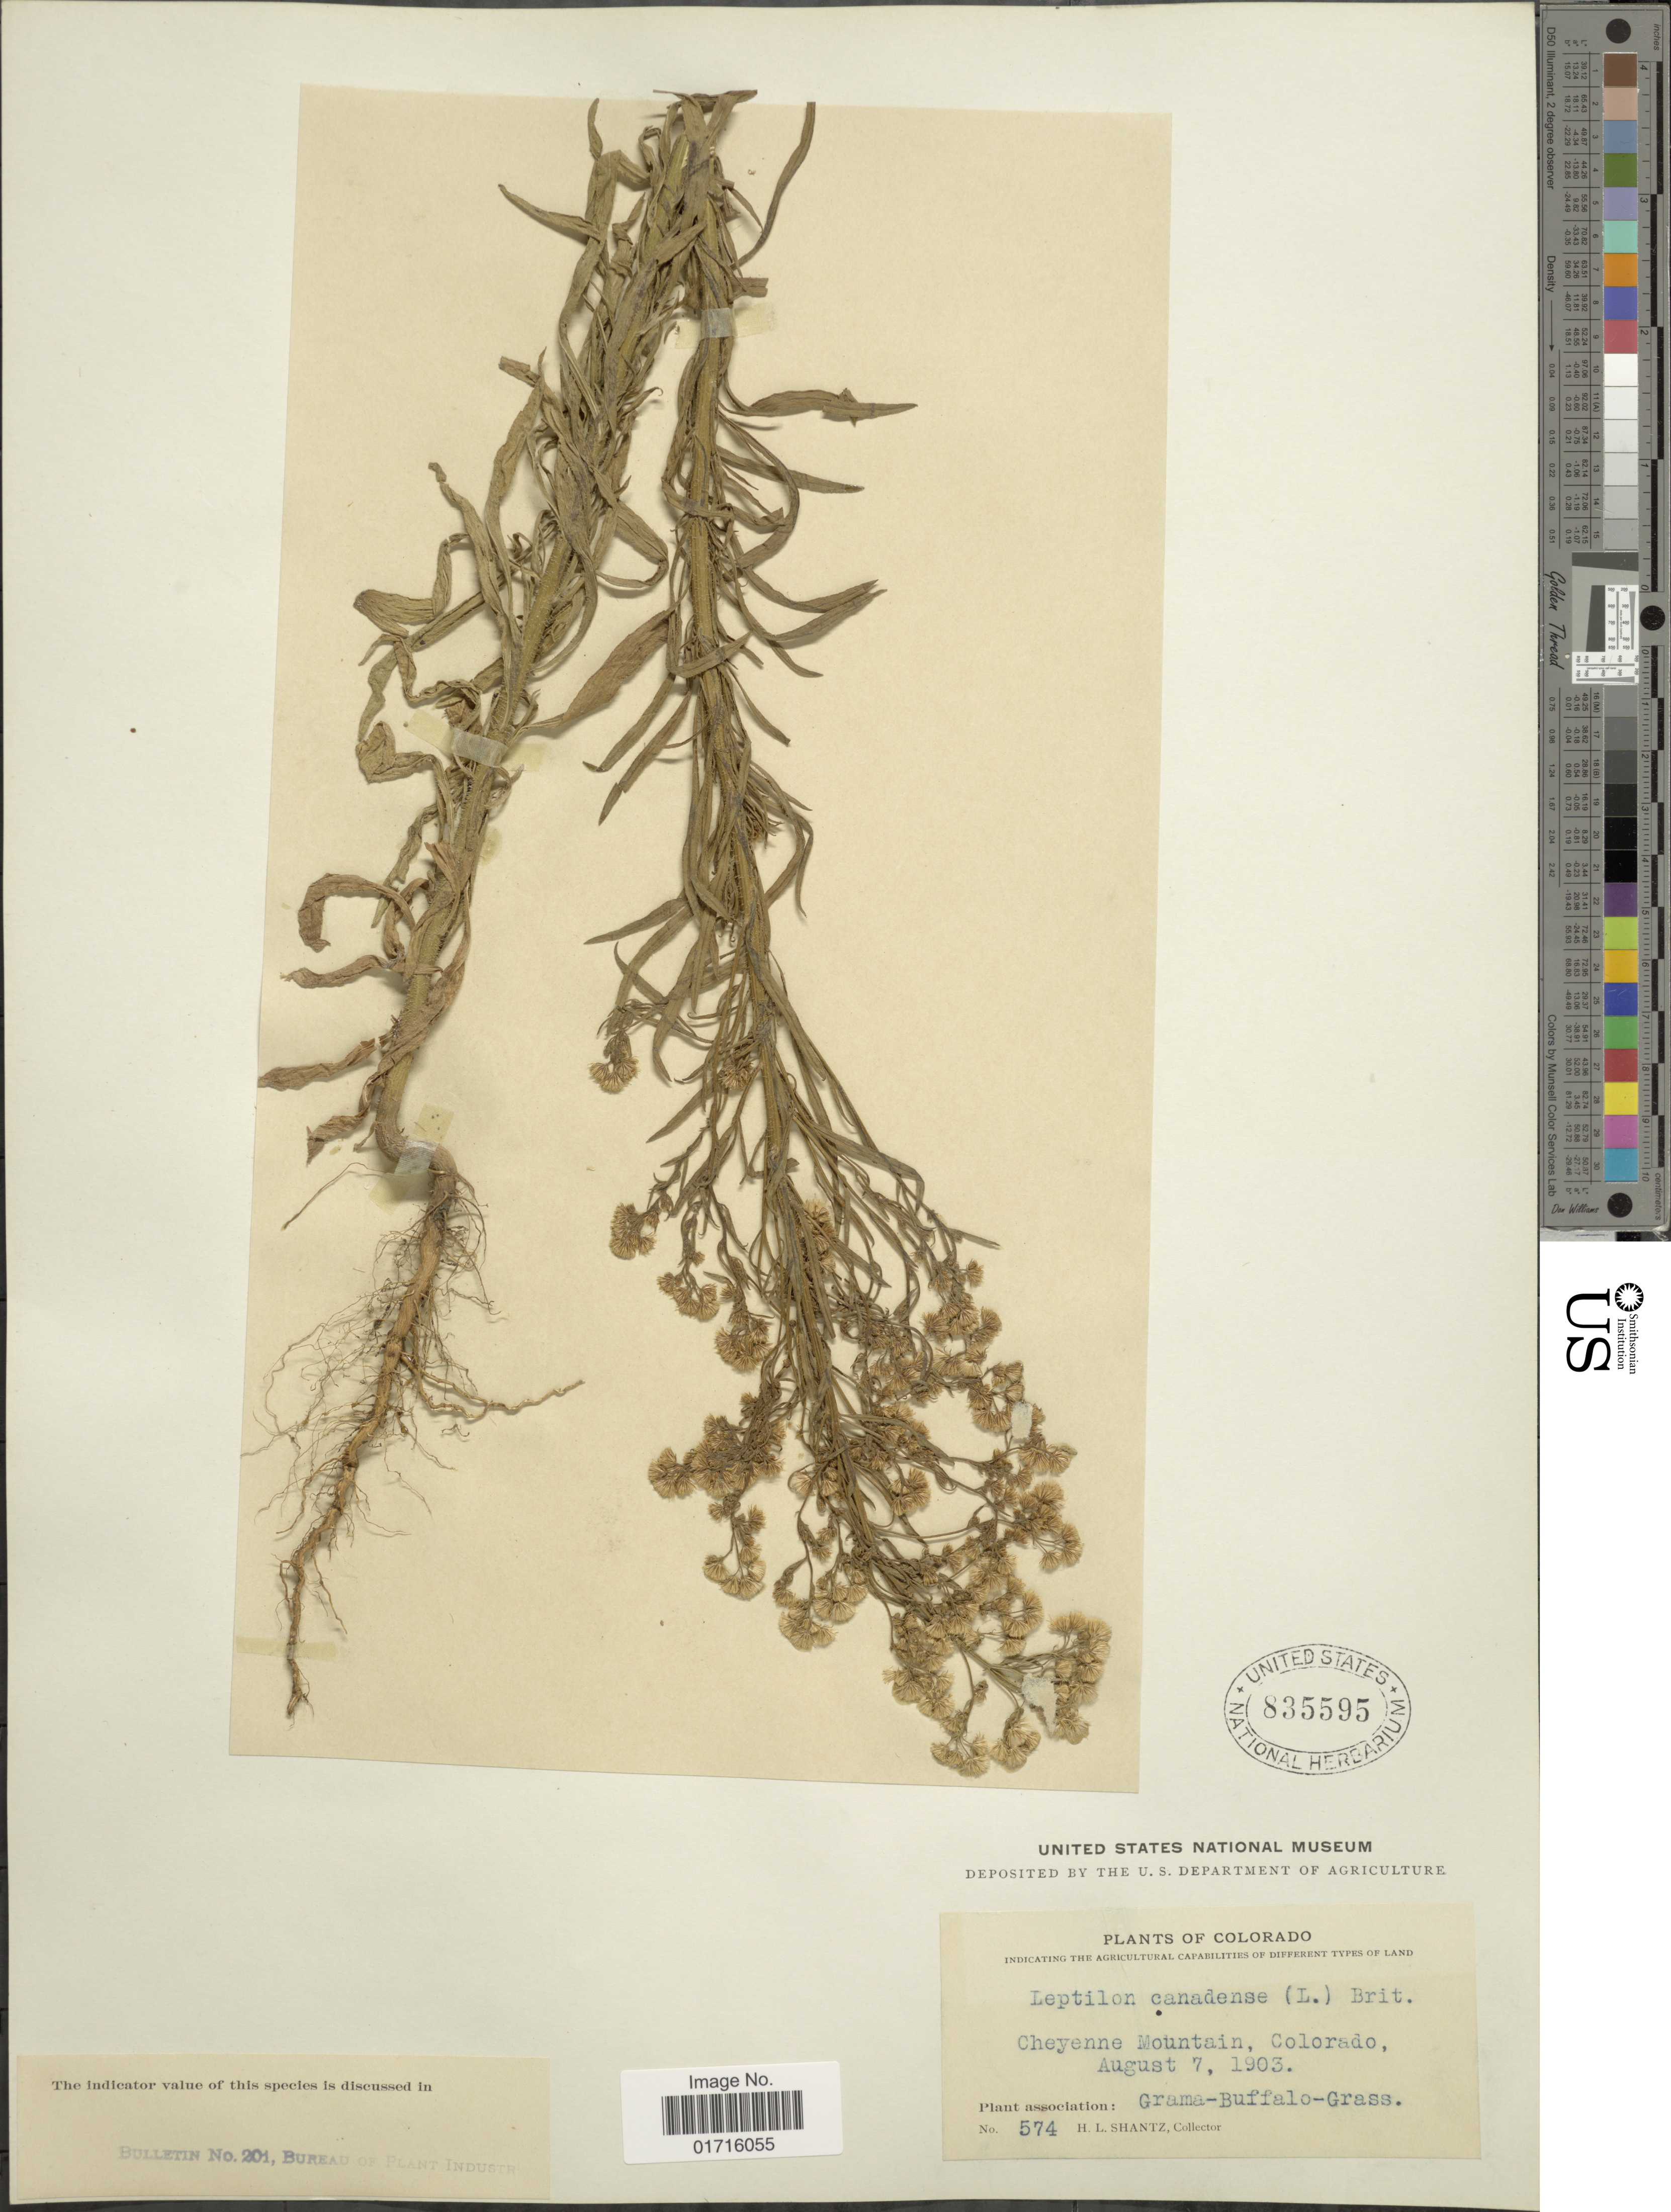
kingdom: Plantae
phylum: Tracheophyta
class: Magnoliopsida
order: Asterales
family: Asteraceae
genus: Conyza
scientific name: Conyza canadensis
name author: (L.) Cronq.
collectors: H. Shantz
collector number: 574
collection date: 1903-08-07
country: United States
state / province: Colorado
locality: Cheyenne Mountain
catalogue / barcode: US 835595